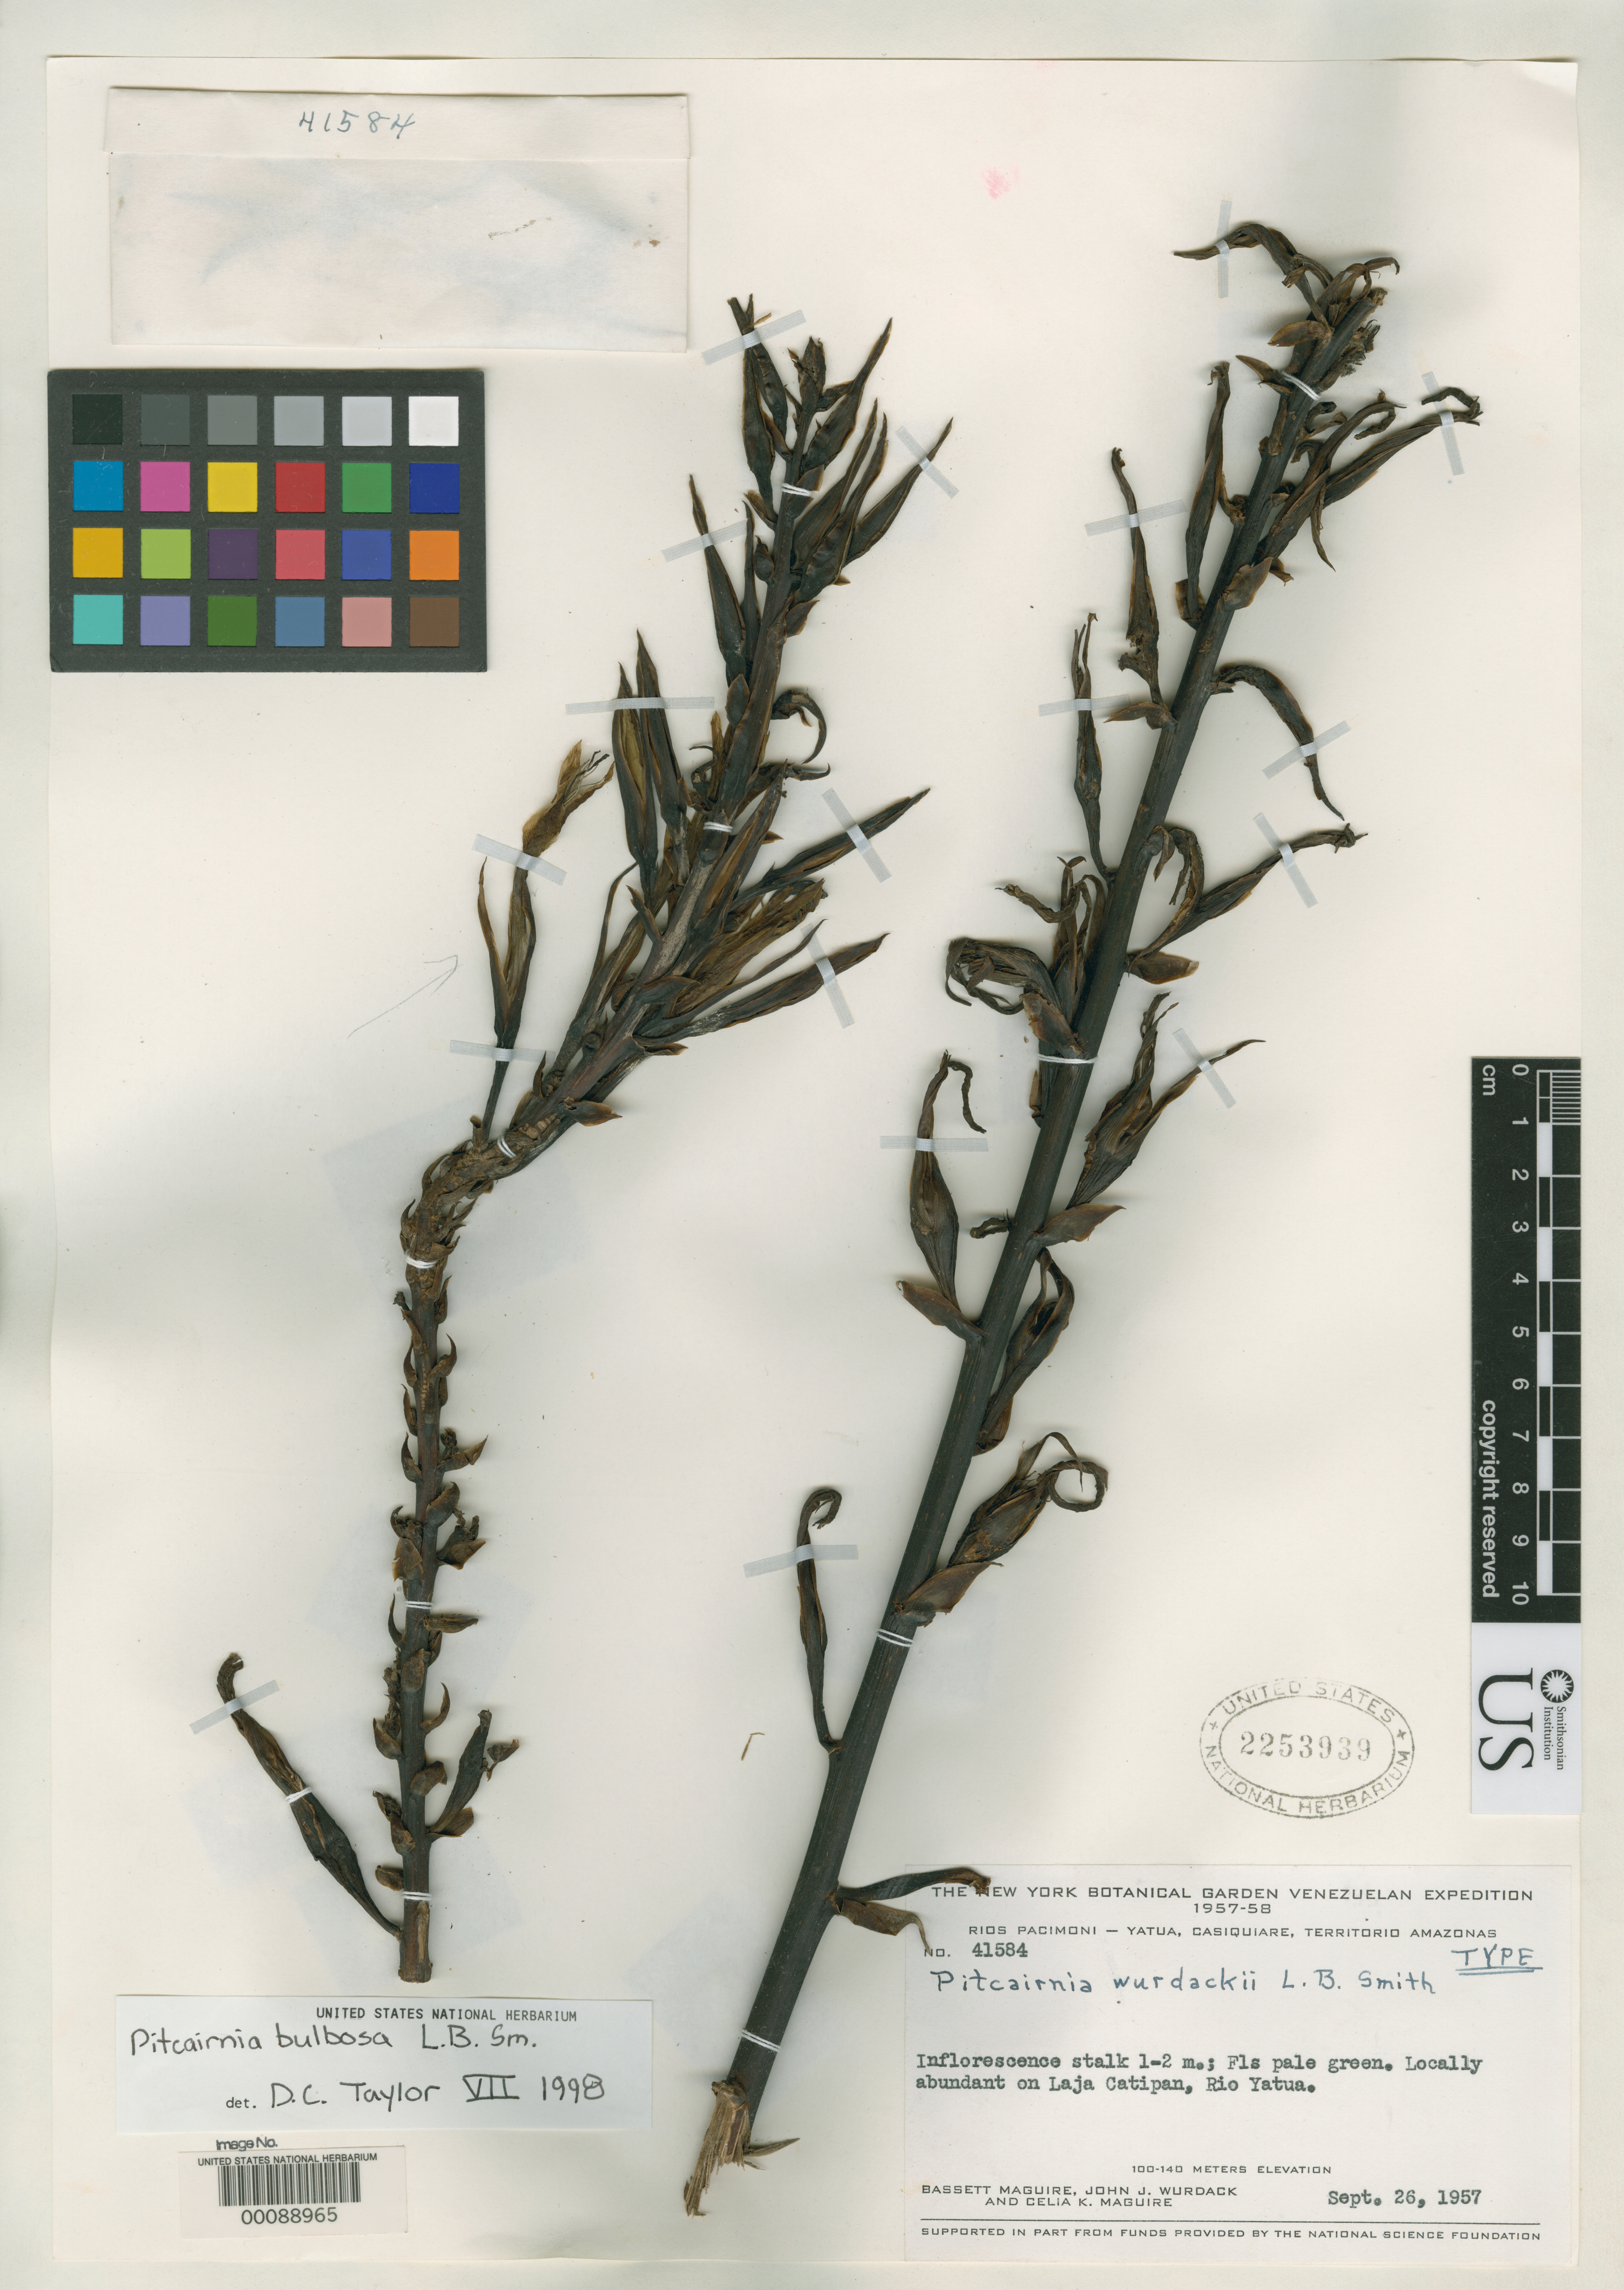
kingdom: Plantae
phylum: Tracheophyta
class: Liliopsida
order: Poales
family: Bromeliaceae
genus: Pitcairnia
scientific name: Pitcairnia wurdackii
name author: L.B. Sm.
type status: Holotype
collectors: B. Maguire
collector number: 41584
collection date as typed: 26 Sep 1957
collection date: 1957-09-26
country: Venezuela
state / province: Amazonas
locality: Laja Catipan, Rio Yatua.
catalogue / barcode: US 2253939